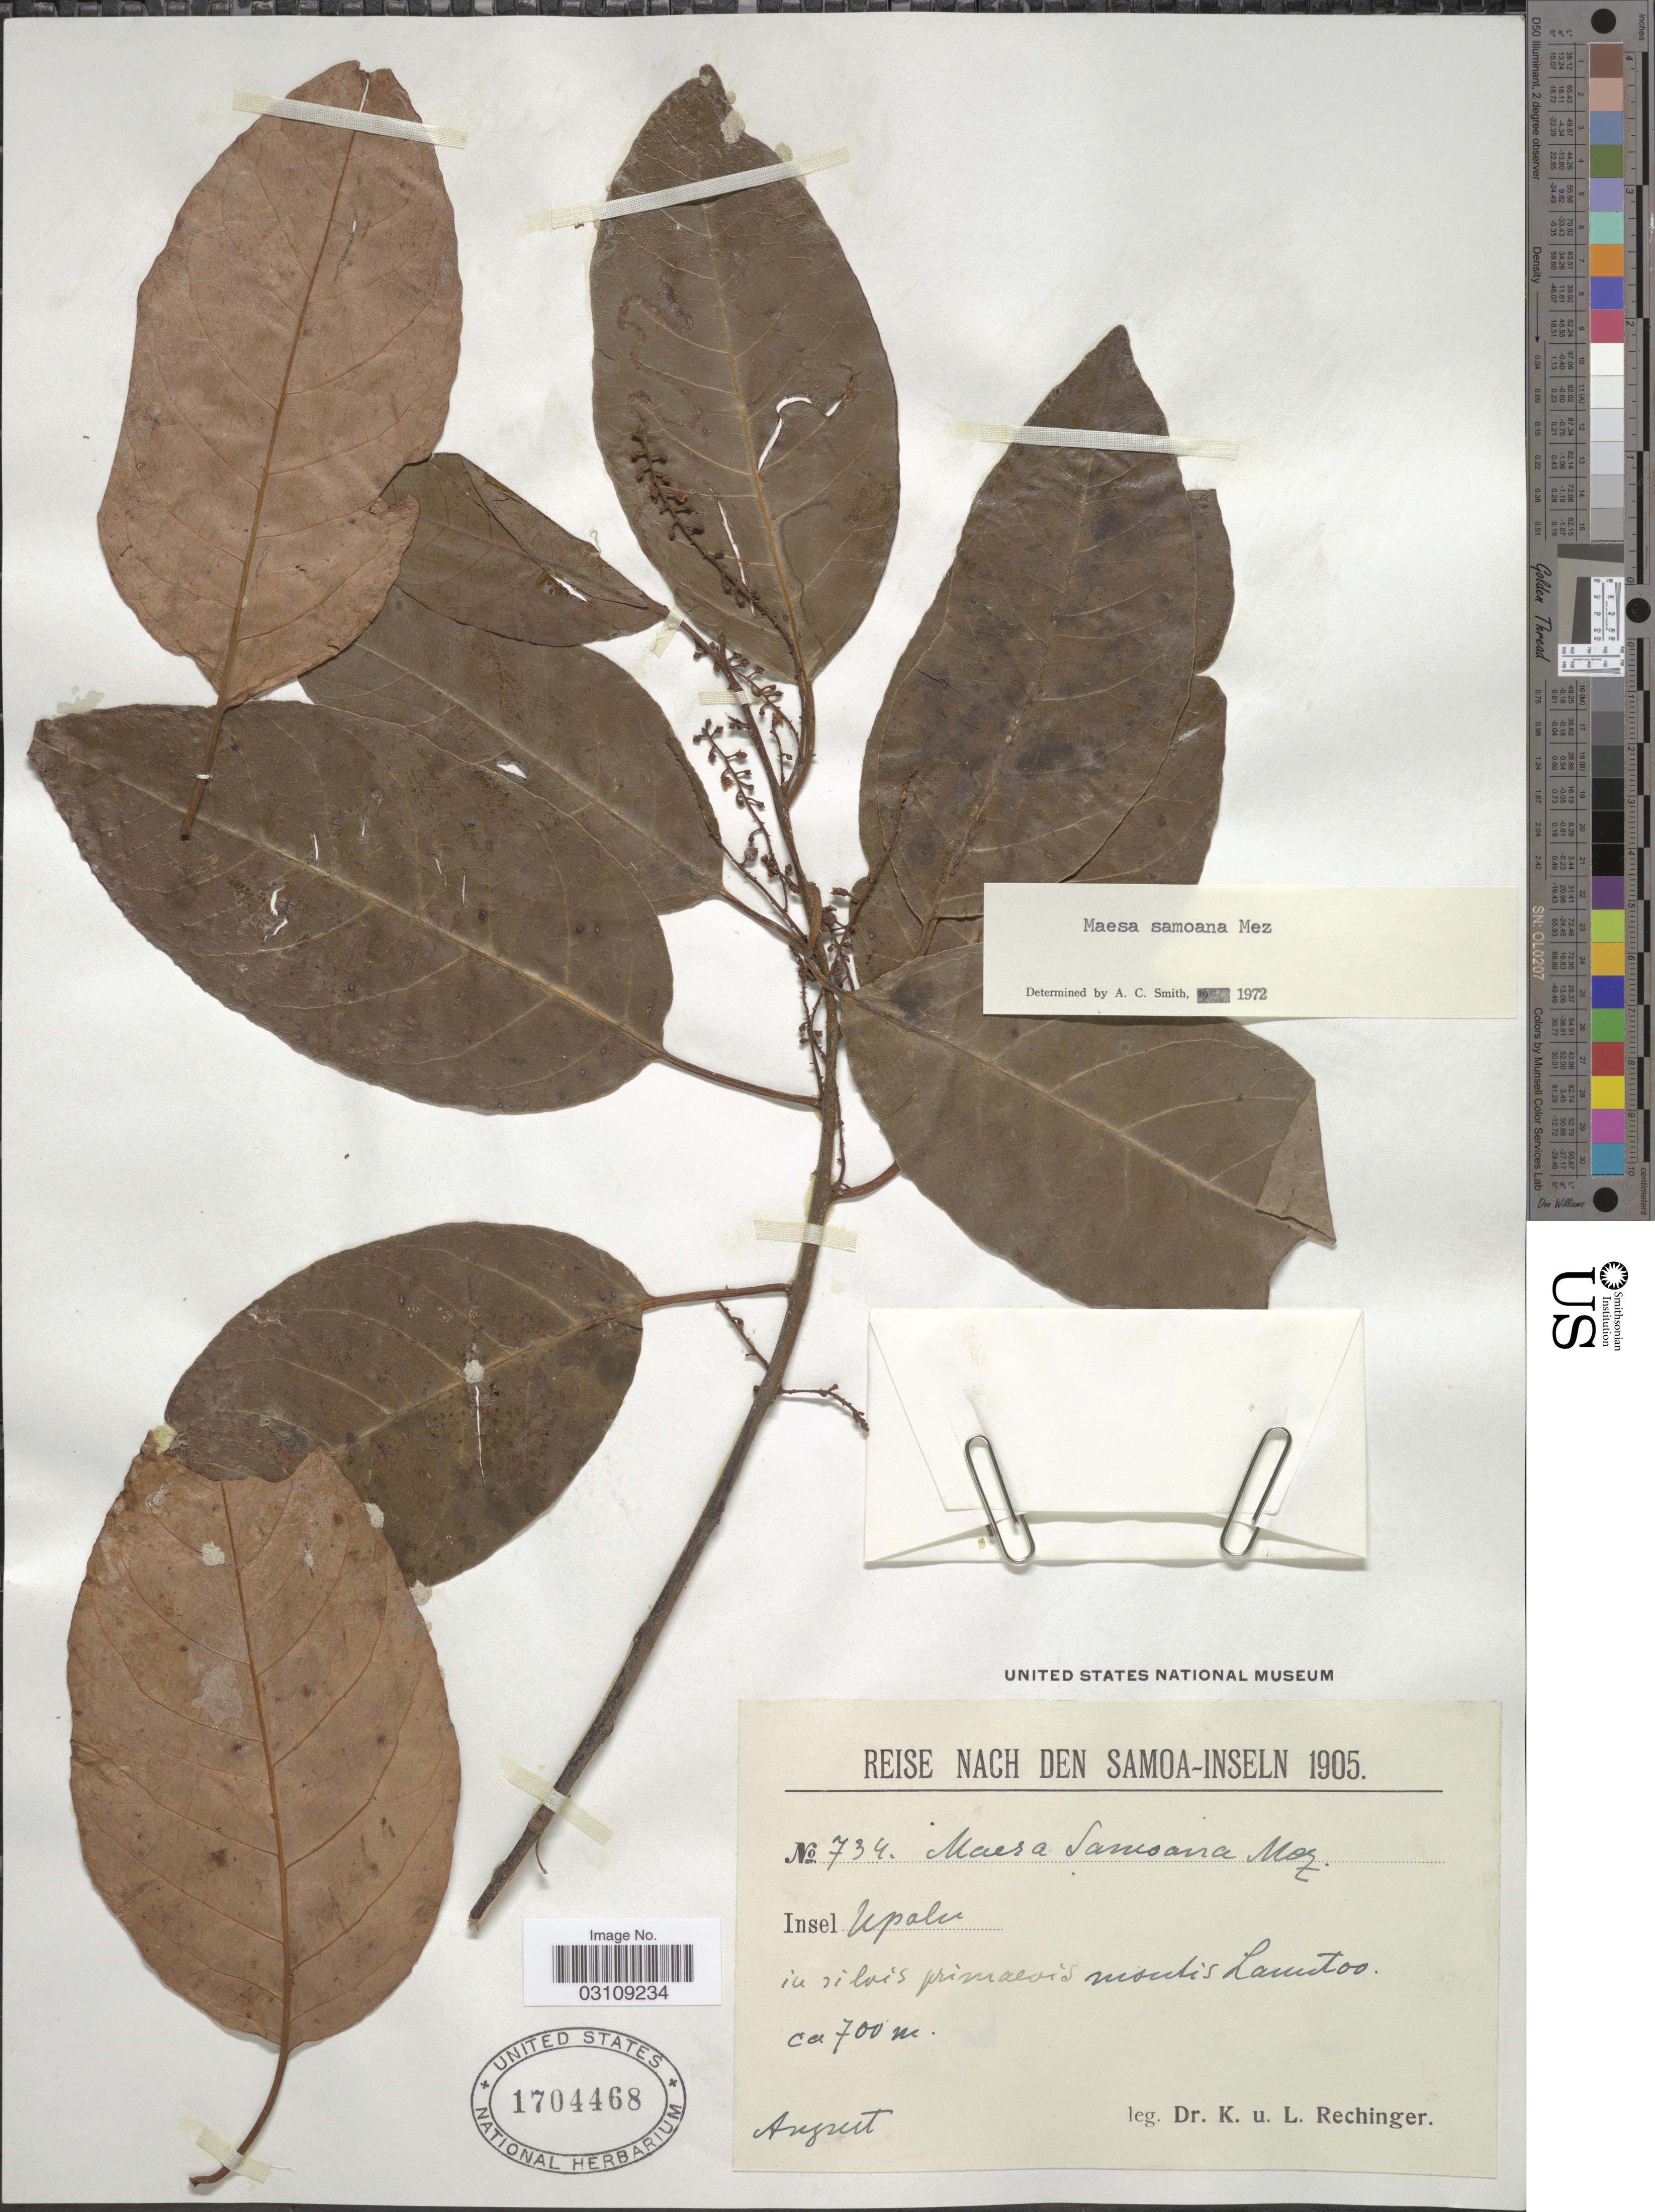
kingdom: Plantae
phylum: Tracheophyta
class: Magnoliopsida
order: Ericales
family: Primulaceae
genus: Maesa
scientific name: Maesa samoana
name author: Mez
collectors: K. Rechinger & L. Rechinger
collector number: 734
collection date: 1905-08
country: Samoa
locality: Insel Upolu, in silvis primaeois montis Lanutoo.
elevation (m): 700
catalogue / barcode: US 1704468